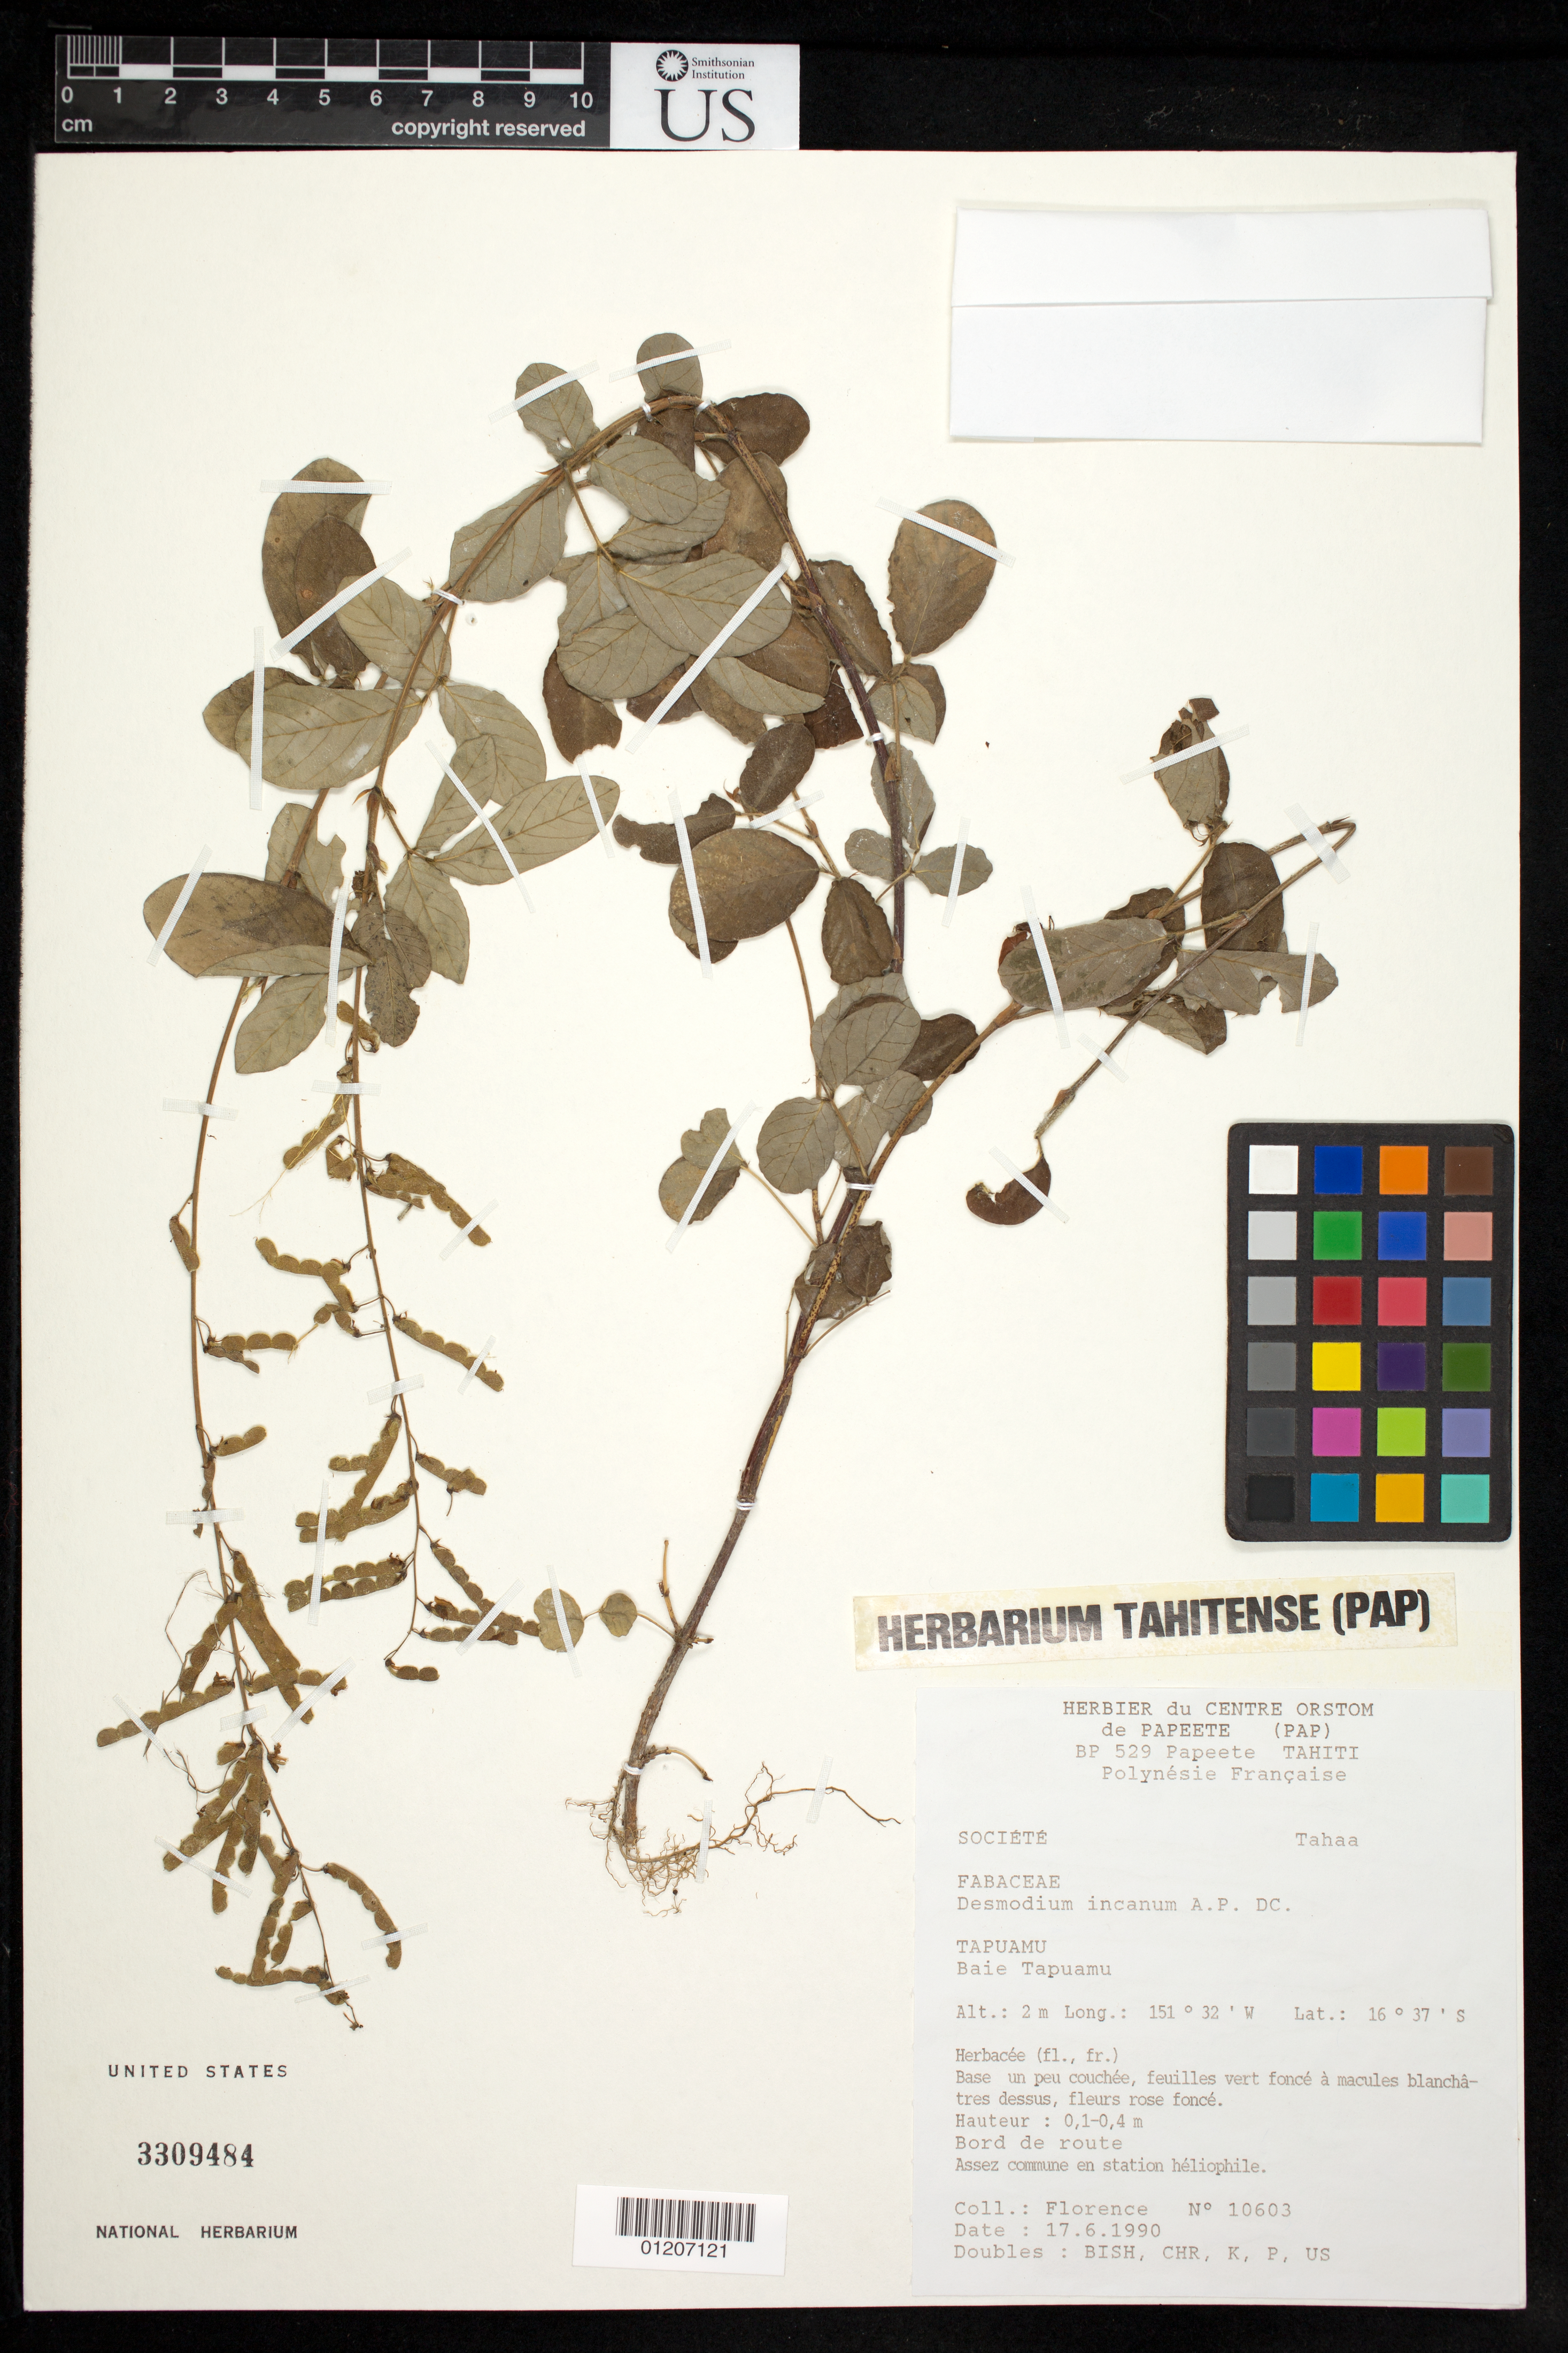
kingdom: Plantae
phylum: Tracheophyta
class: Magnoliopsida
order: Fabales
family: Fabaceae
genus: Desmodium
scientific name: Desmodium incanum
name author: (Sw.) DC.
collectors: J. Florence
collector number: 10603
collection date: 1990-06-17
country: French Polynesia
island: Tahaa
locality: Tapuamu: Baie Tapuamu.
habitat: Bord de route, en station hèliophile.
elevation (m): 2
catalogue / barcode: US 3309484